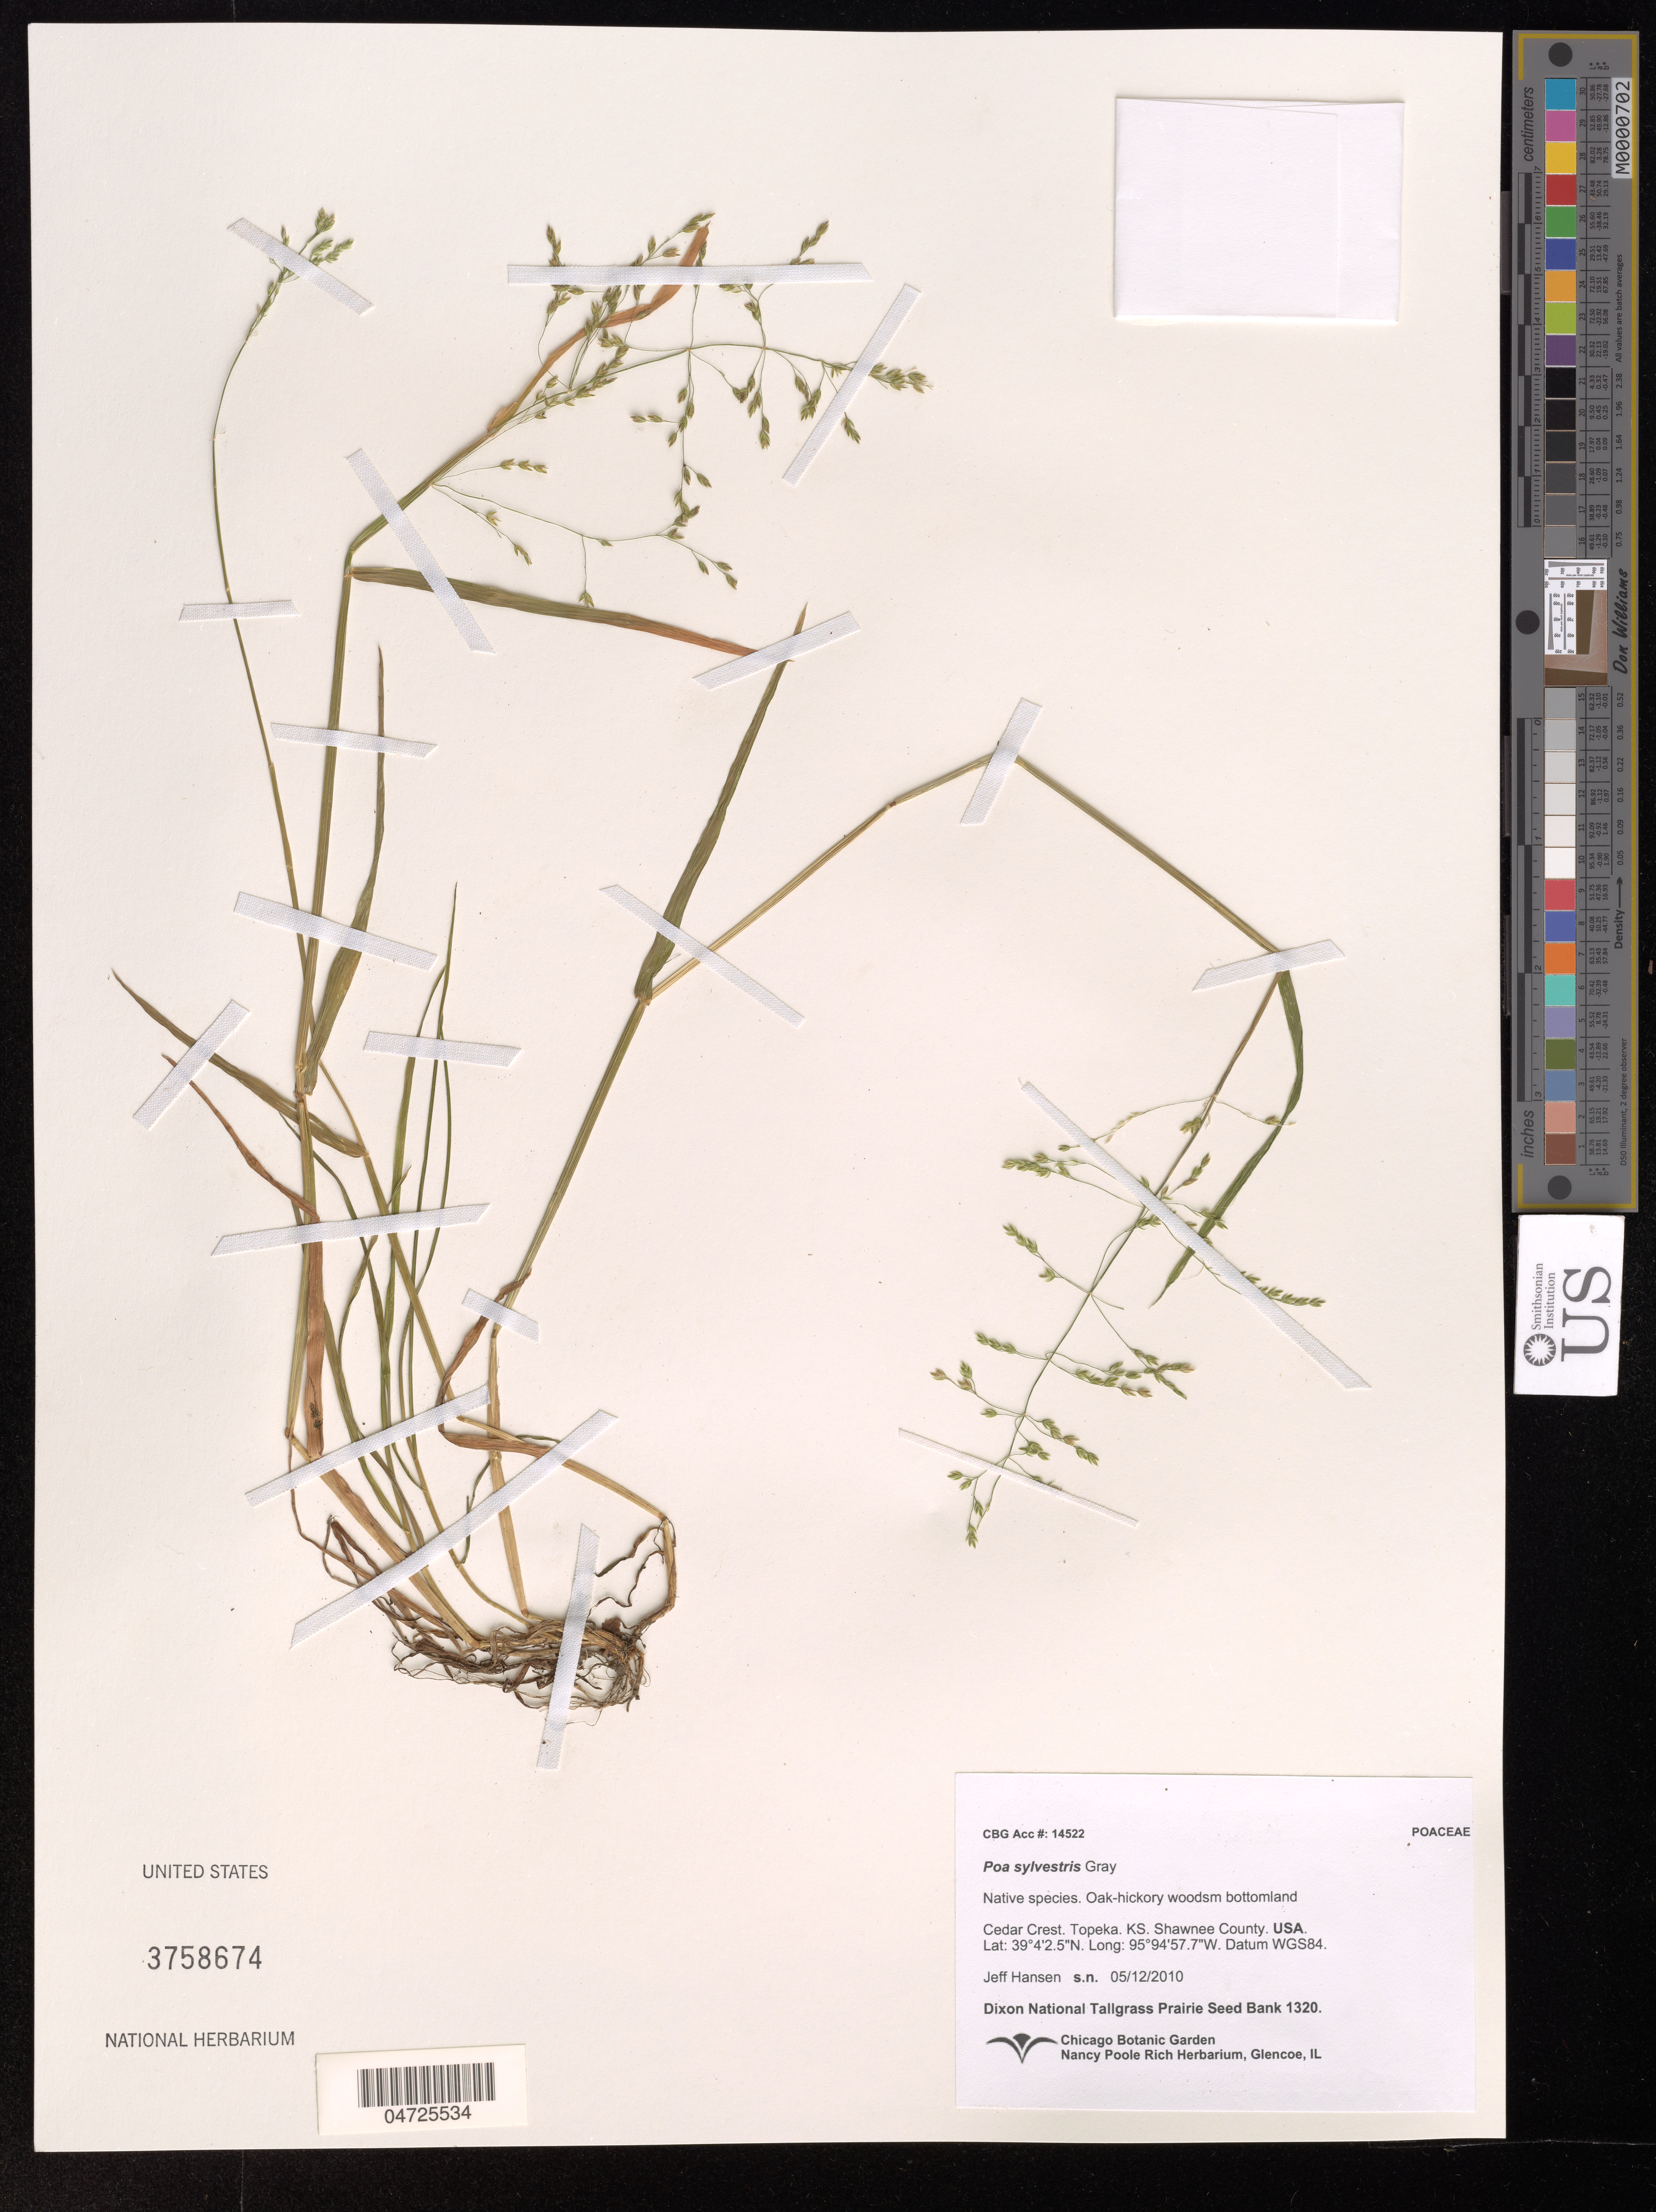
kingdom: Plantae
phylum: Tracheophyta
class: Liliopsida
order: Poales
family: Poaceae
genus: Poa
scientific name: Poa sylvestris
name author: A. Gray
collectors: J. Hansen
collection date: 2010-05-12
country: United States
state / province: Kansas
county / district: Shawnee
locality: Cedar Crest. Topeka. Shawnee County. Datum WGS84.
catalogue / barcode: US 3758674